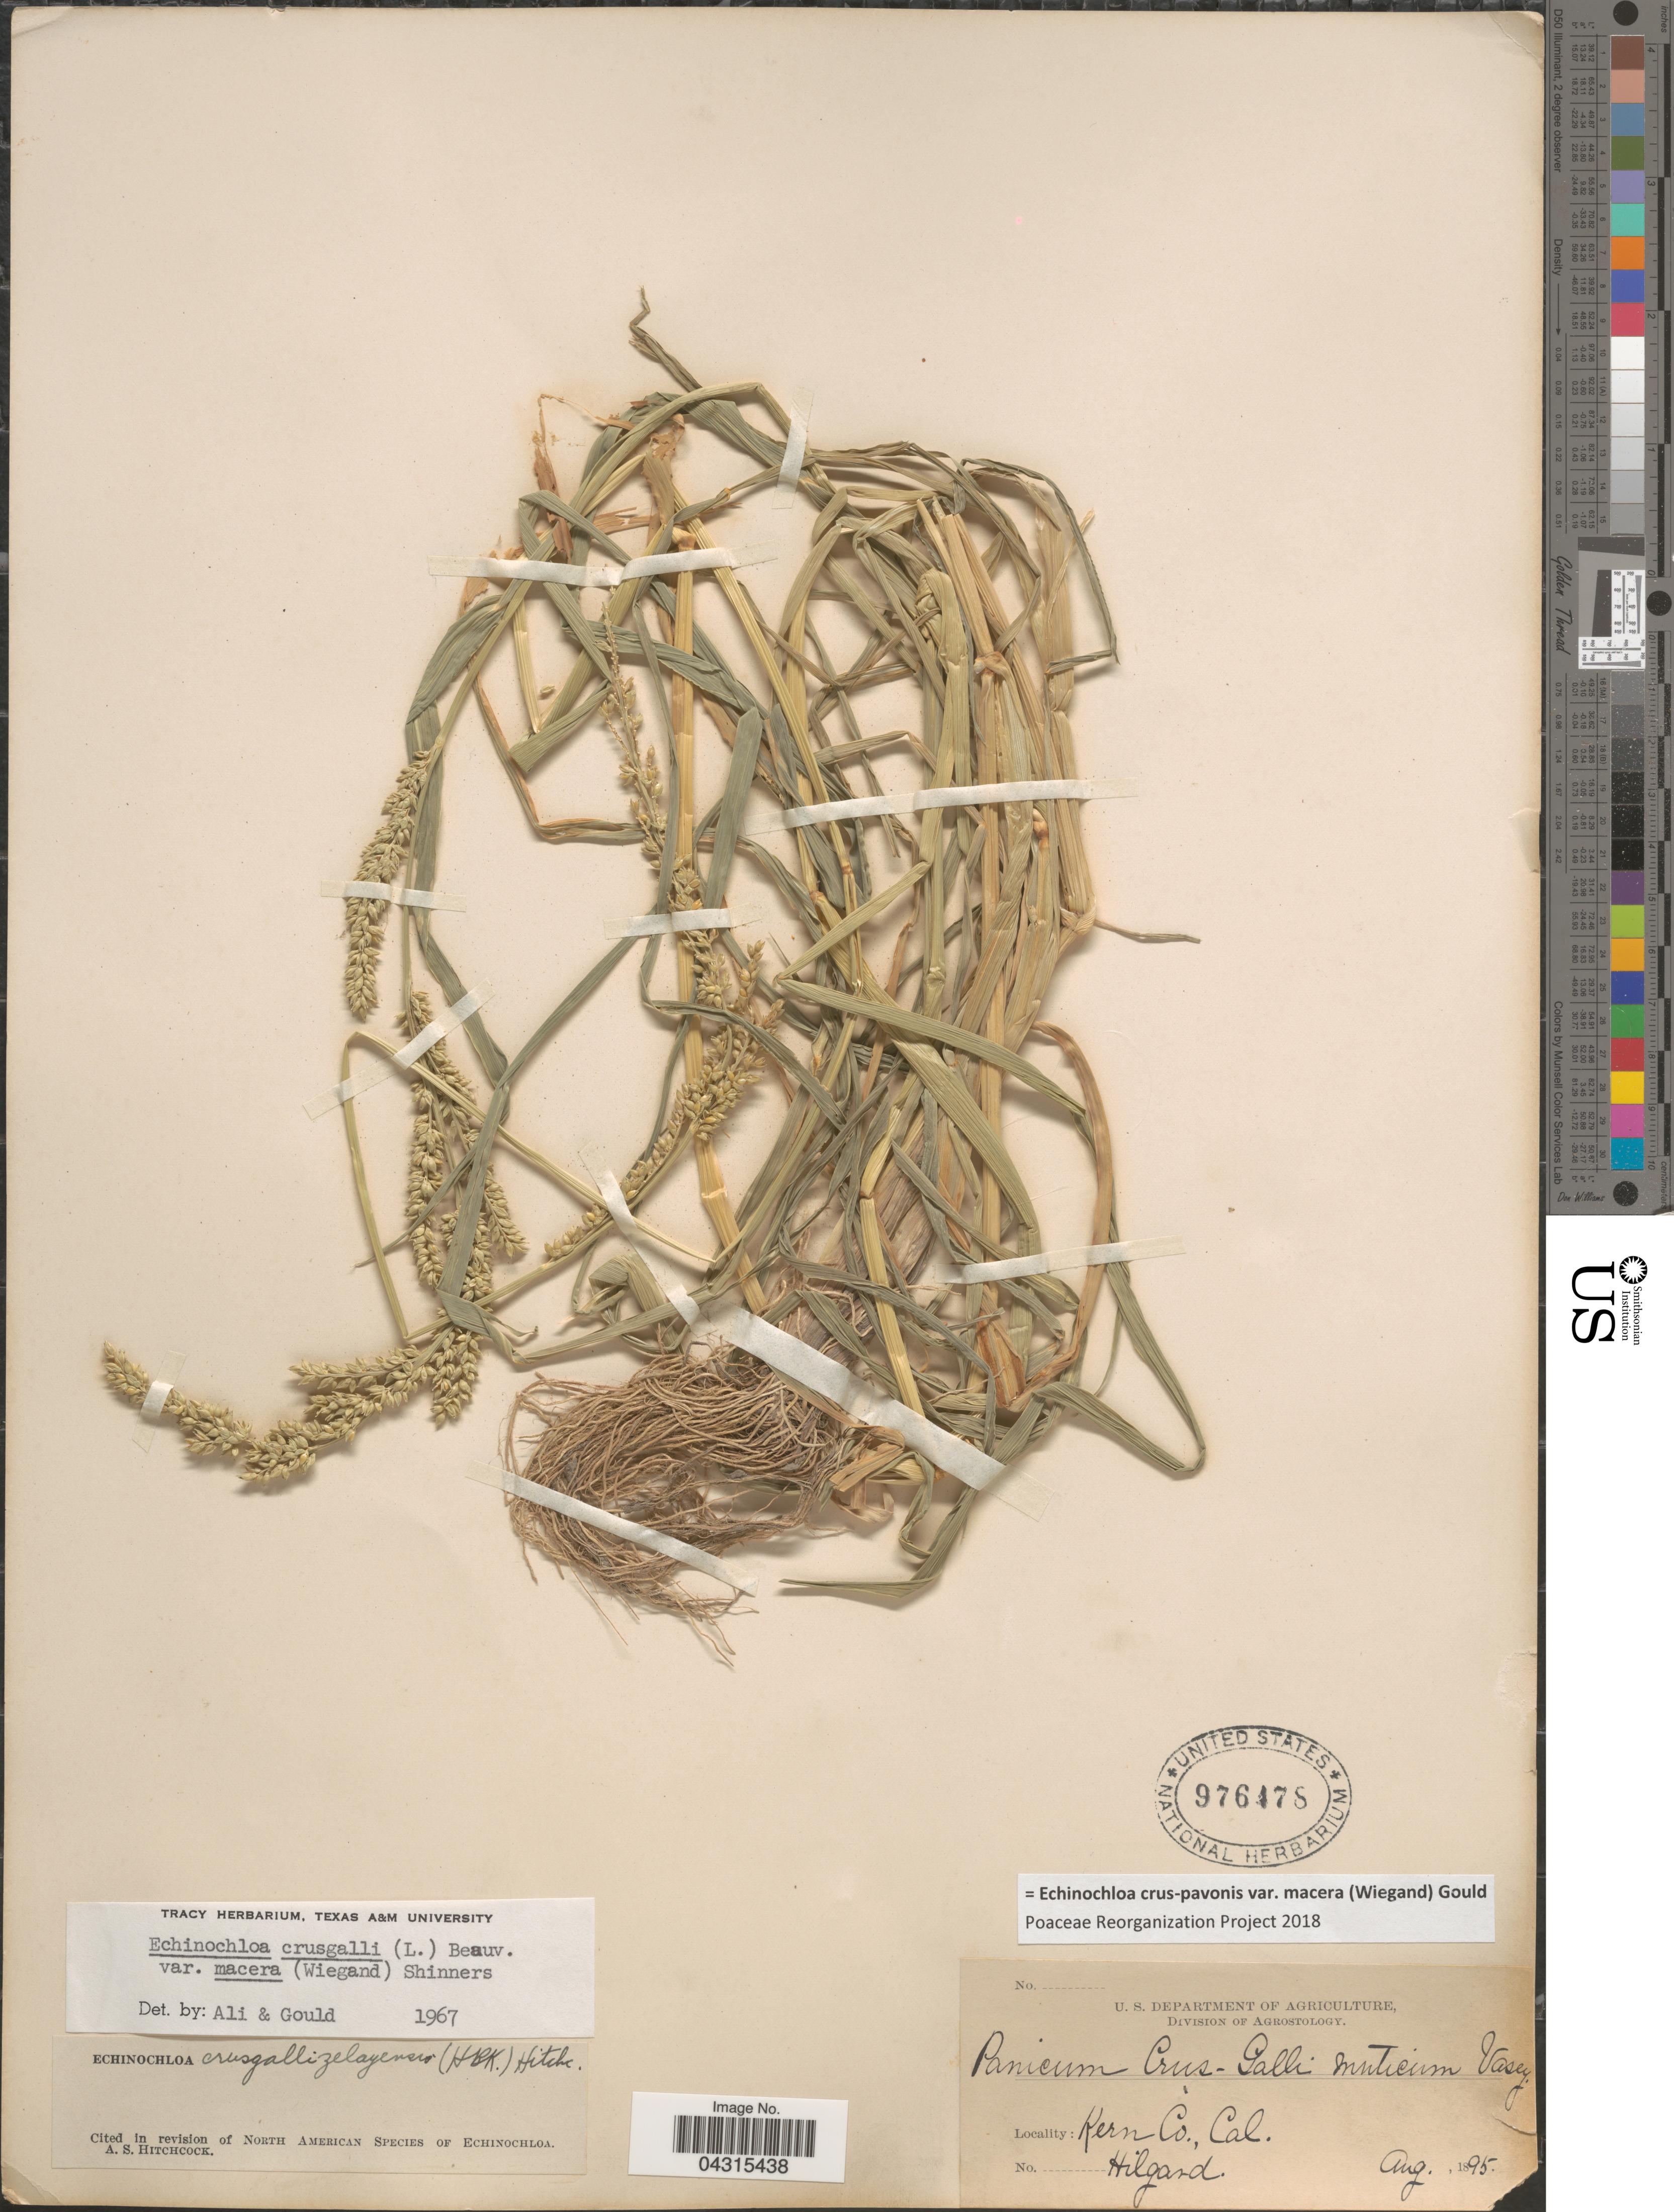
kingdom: Plantae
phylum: Tracheophyta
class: Liliopsida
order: Poales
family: Poaceae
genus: Echinochloa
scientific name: Echinochloa crus-pavonis var. macera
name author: (Wiegand) Gould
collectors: Hilgard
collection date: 1895-08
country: United States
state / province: California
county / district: Kern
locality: Kern Co.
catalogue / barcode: US 976478